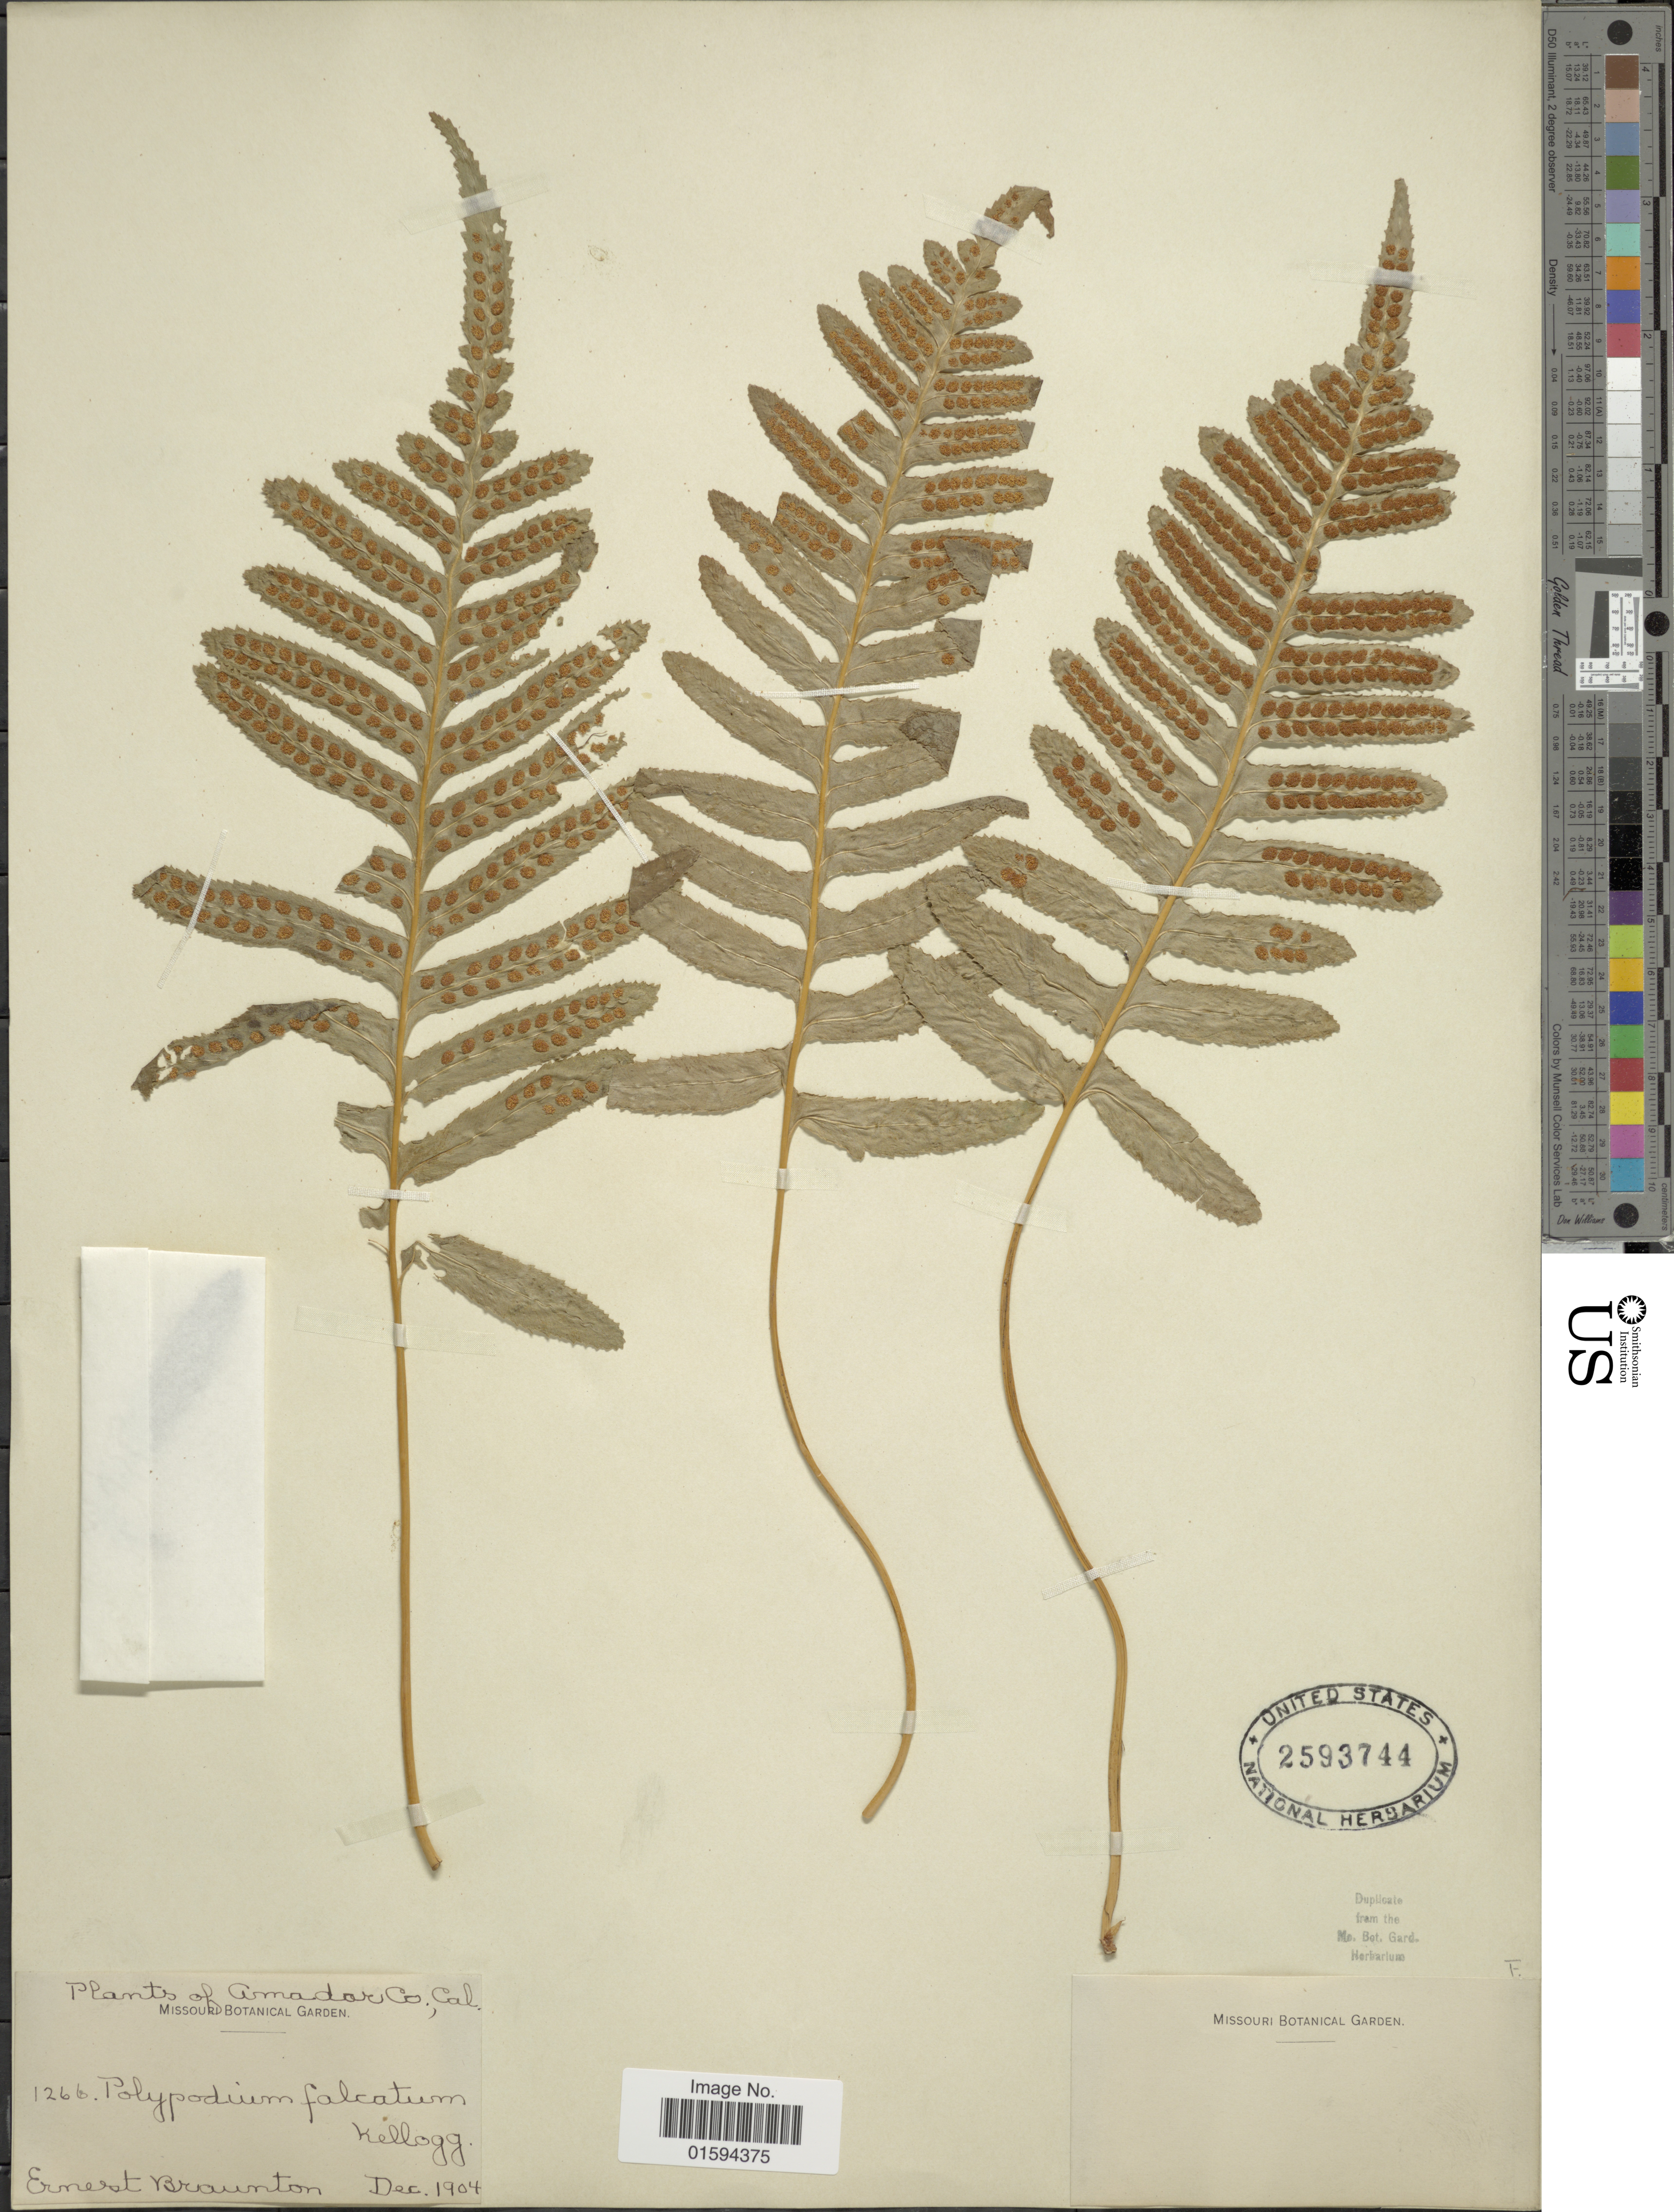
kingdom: Plantae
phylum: Tracheophyta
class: Polypodiopsida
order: Polypodiales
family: Polypodiaceae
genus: Polypodium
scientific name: Polypodium californicum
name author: Kaulf.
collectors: E. Braunton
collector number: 1266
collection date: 1904-12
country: United States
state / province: California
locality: Amadar Co.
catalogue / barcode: US 2593744